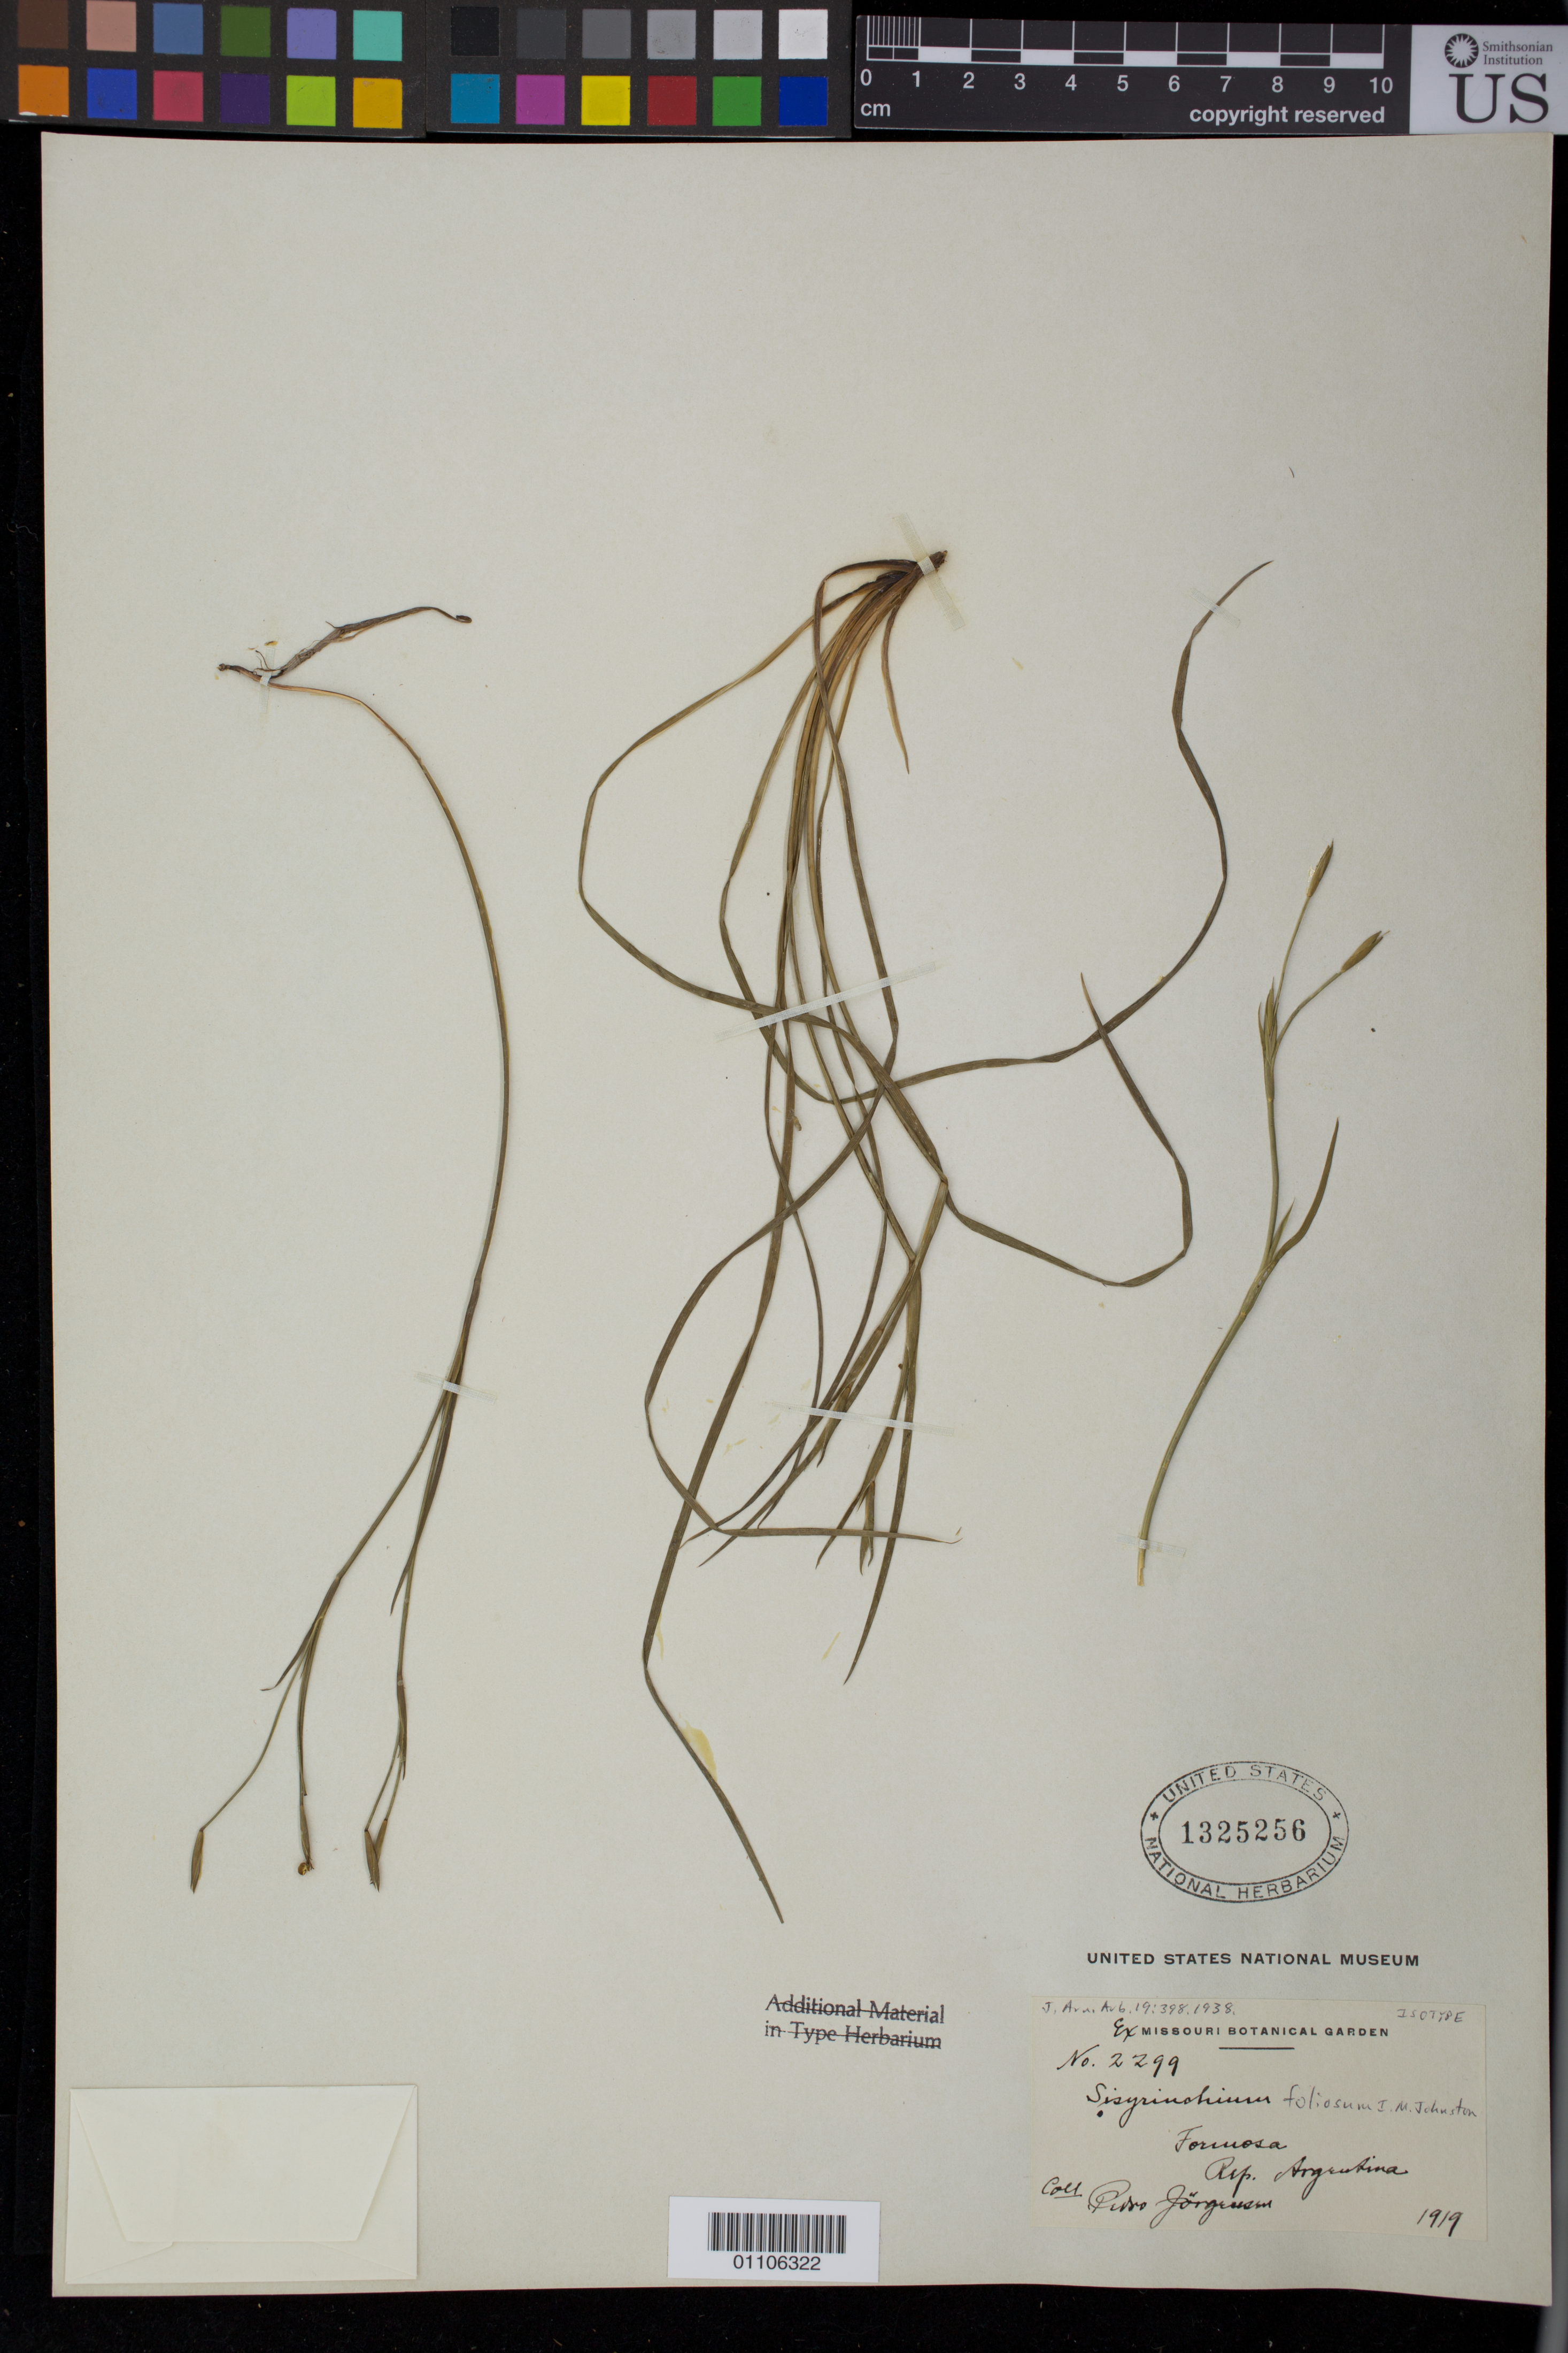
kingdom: Plantae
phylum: Tracheophyta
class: Liliopsida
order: Asparagales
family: Iridaceae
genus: Sisyrinchium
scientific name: Sisyrinchium foliosum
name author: I.M. Johnst.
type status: Isotype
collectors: P. Jörgensen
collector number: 2299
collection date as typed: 1919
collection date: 1919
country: Argentina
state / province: Formosa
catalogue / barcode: US 1325256